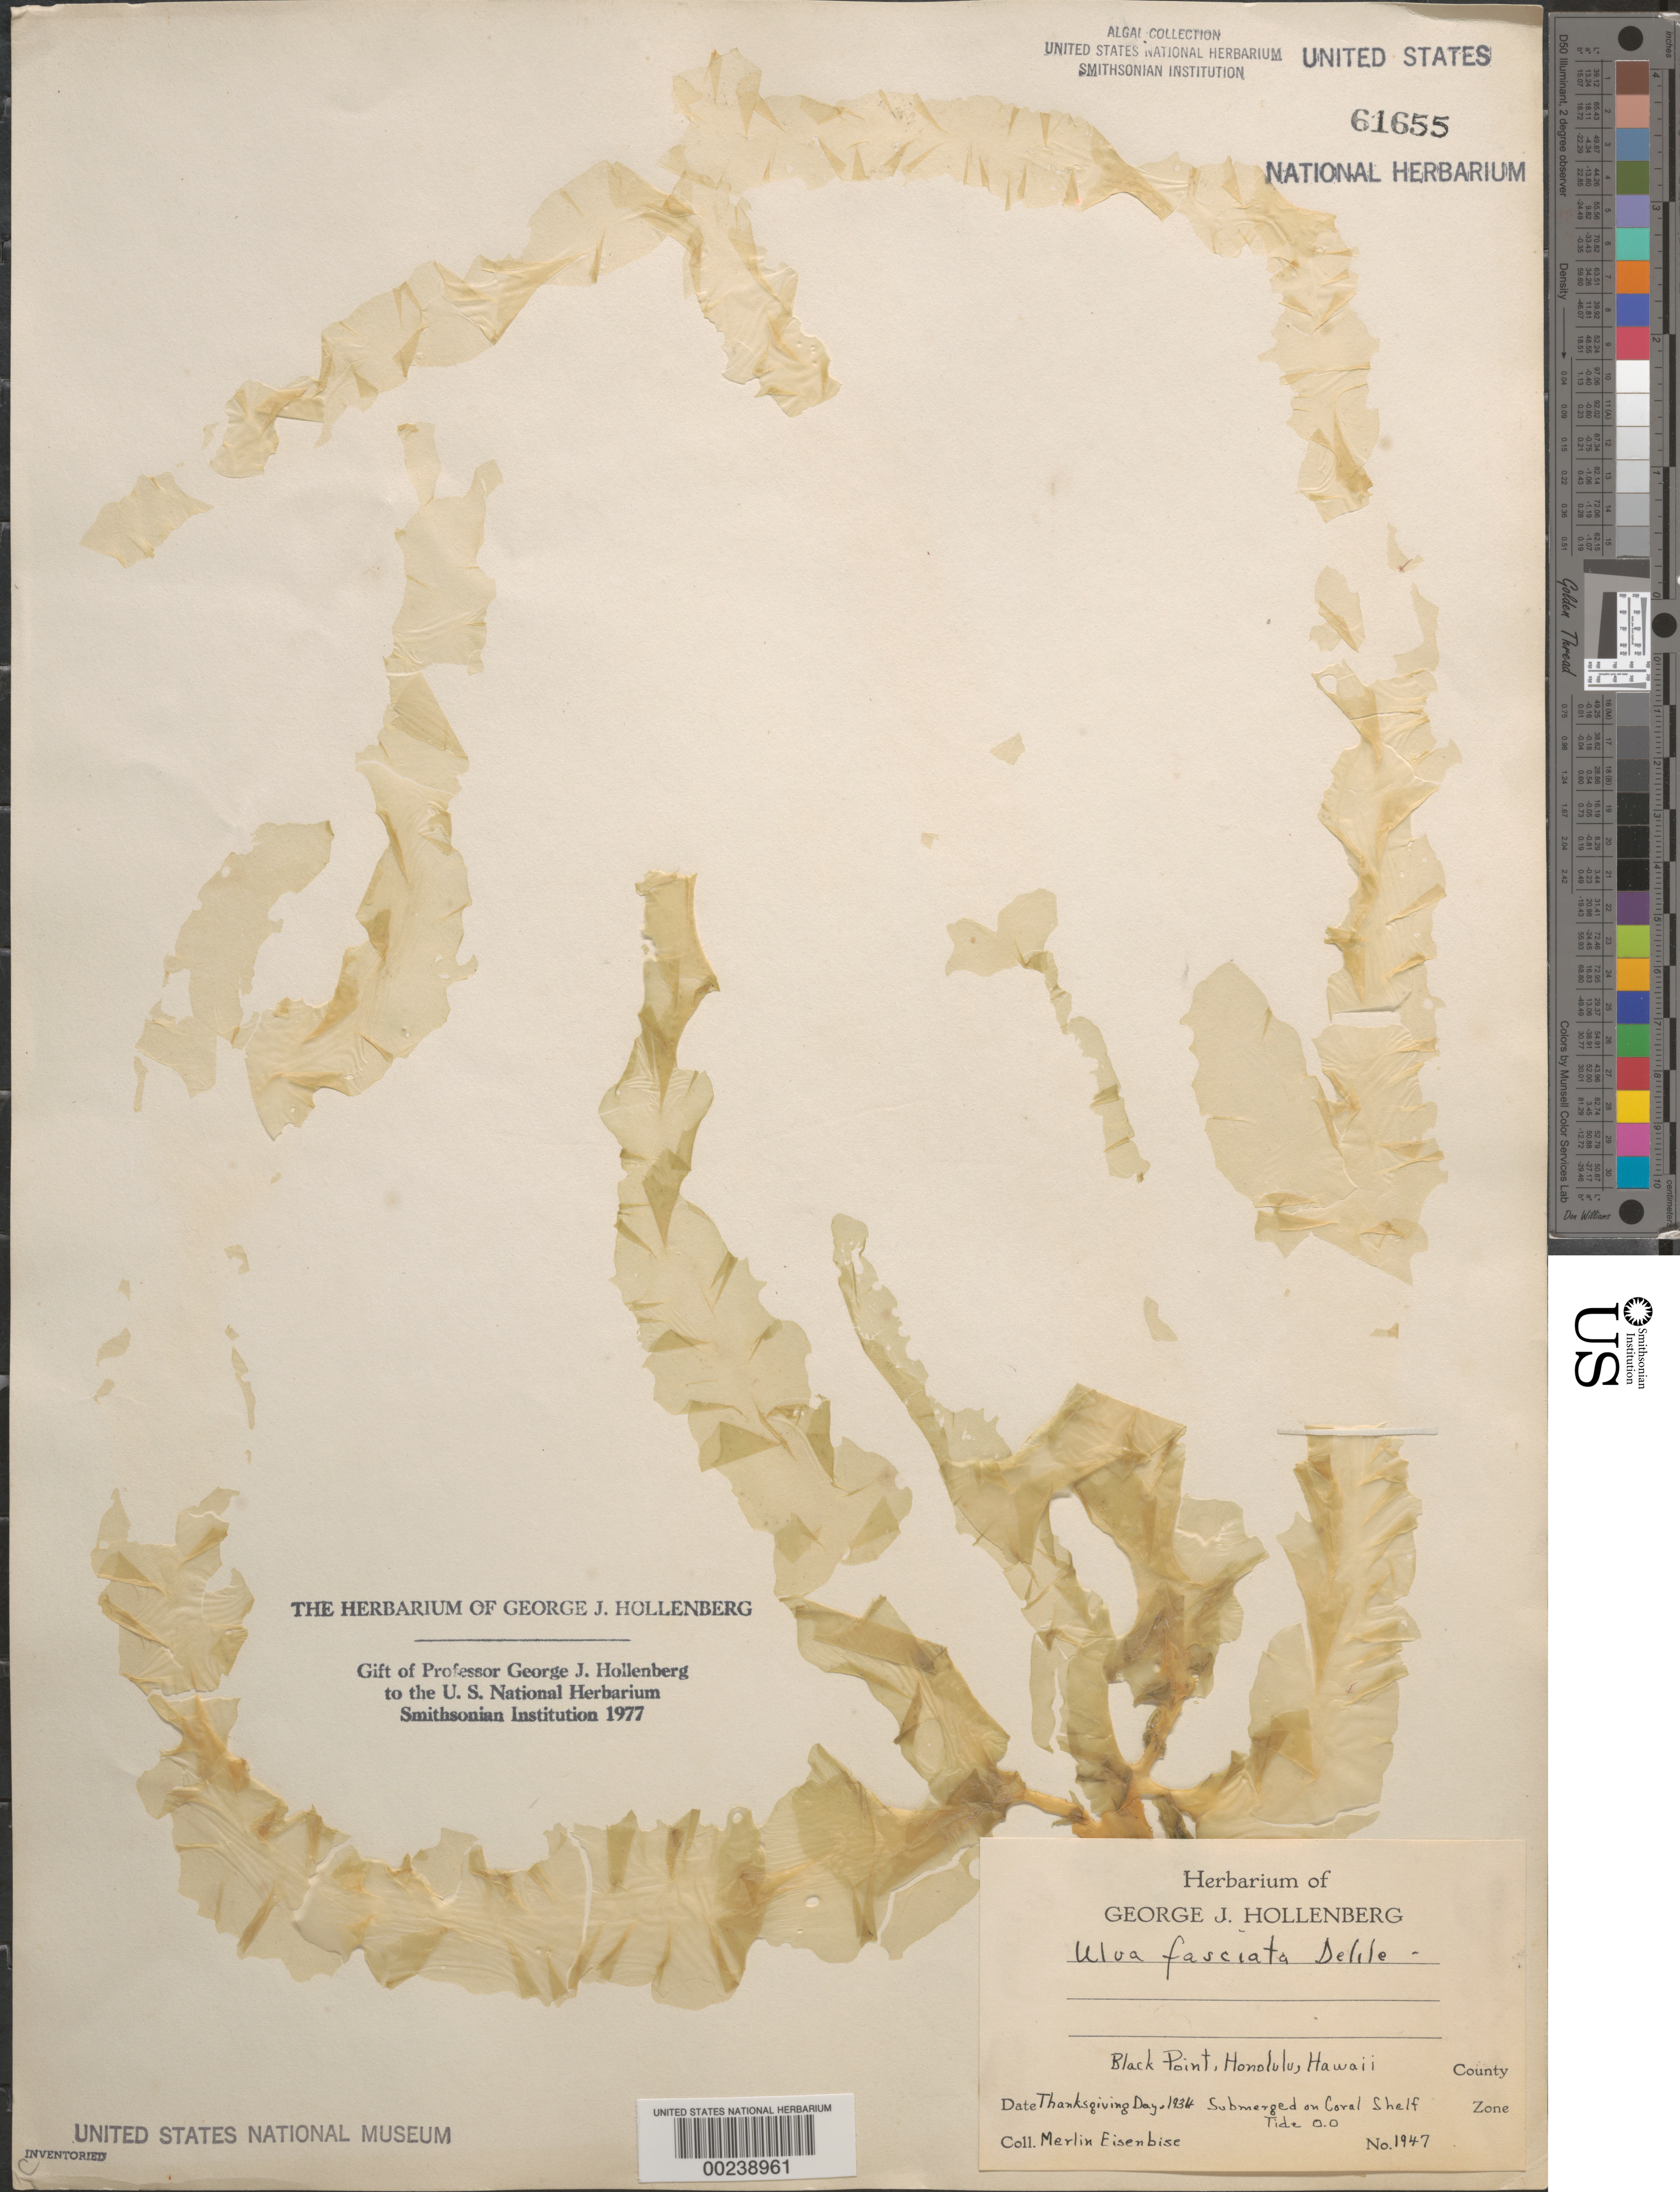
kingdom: Plantae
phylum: Chlorophyta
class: Ulvophyceae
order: Ulvales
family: Ulvaceae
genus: Ulva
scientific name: Ulva lactuca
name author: L.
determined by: Algae name updating Project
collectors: M. Eisenbise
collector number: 1947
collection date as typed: Nov 1934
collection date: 1934-11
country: United States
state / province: Hawaii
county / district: Honolulu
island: Oahu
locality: Honolulu, Black Point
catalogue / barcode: US 61655